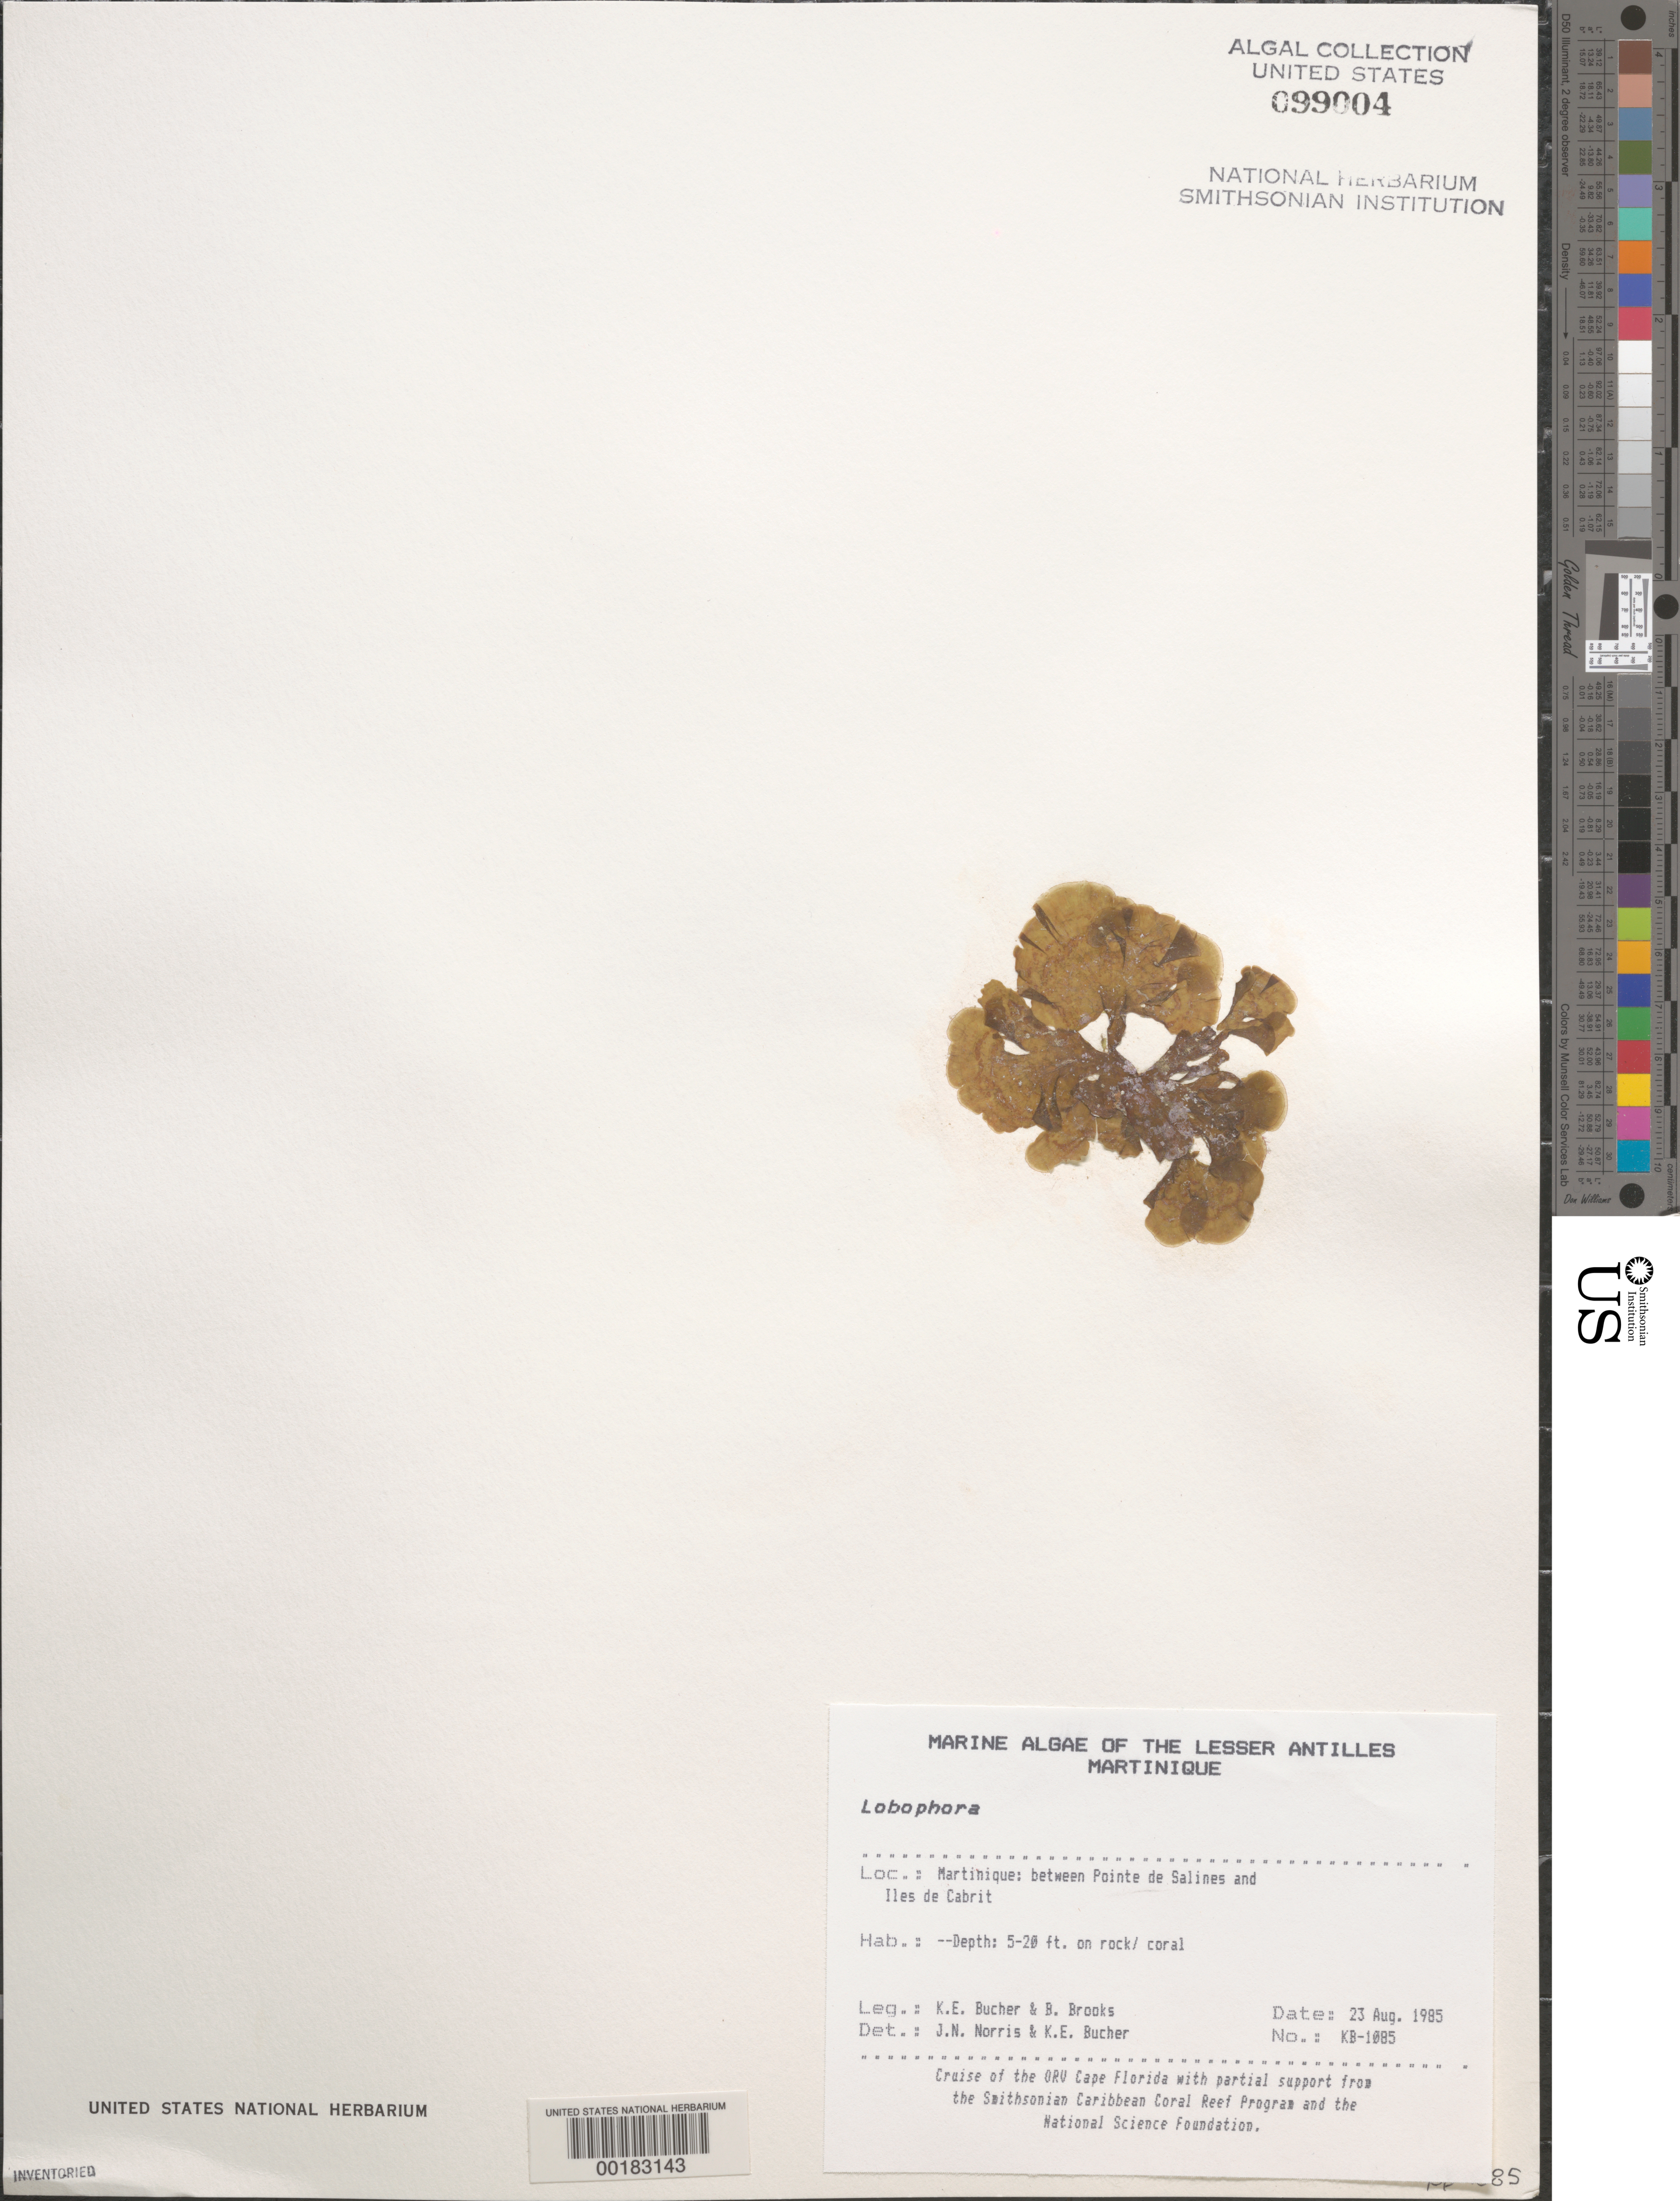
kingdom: Chromista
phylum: Ochrophyta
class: Phaeophyceae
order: Dictyotales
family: Dictyotaceae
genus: Lobophora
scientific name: Lobophora sp.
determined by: Norris, J. N.; Bucher, K. E.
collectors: K. E. Bucher & B. Brooks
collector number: Kb-1085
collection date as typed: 23 Aug 1985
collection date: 1985-08-23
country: Martinique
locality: Between Pointe de Salines and Iles de Cabrit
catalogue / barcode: US 99004